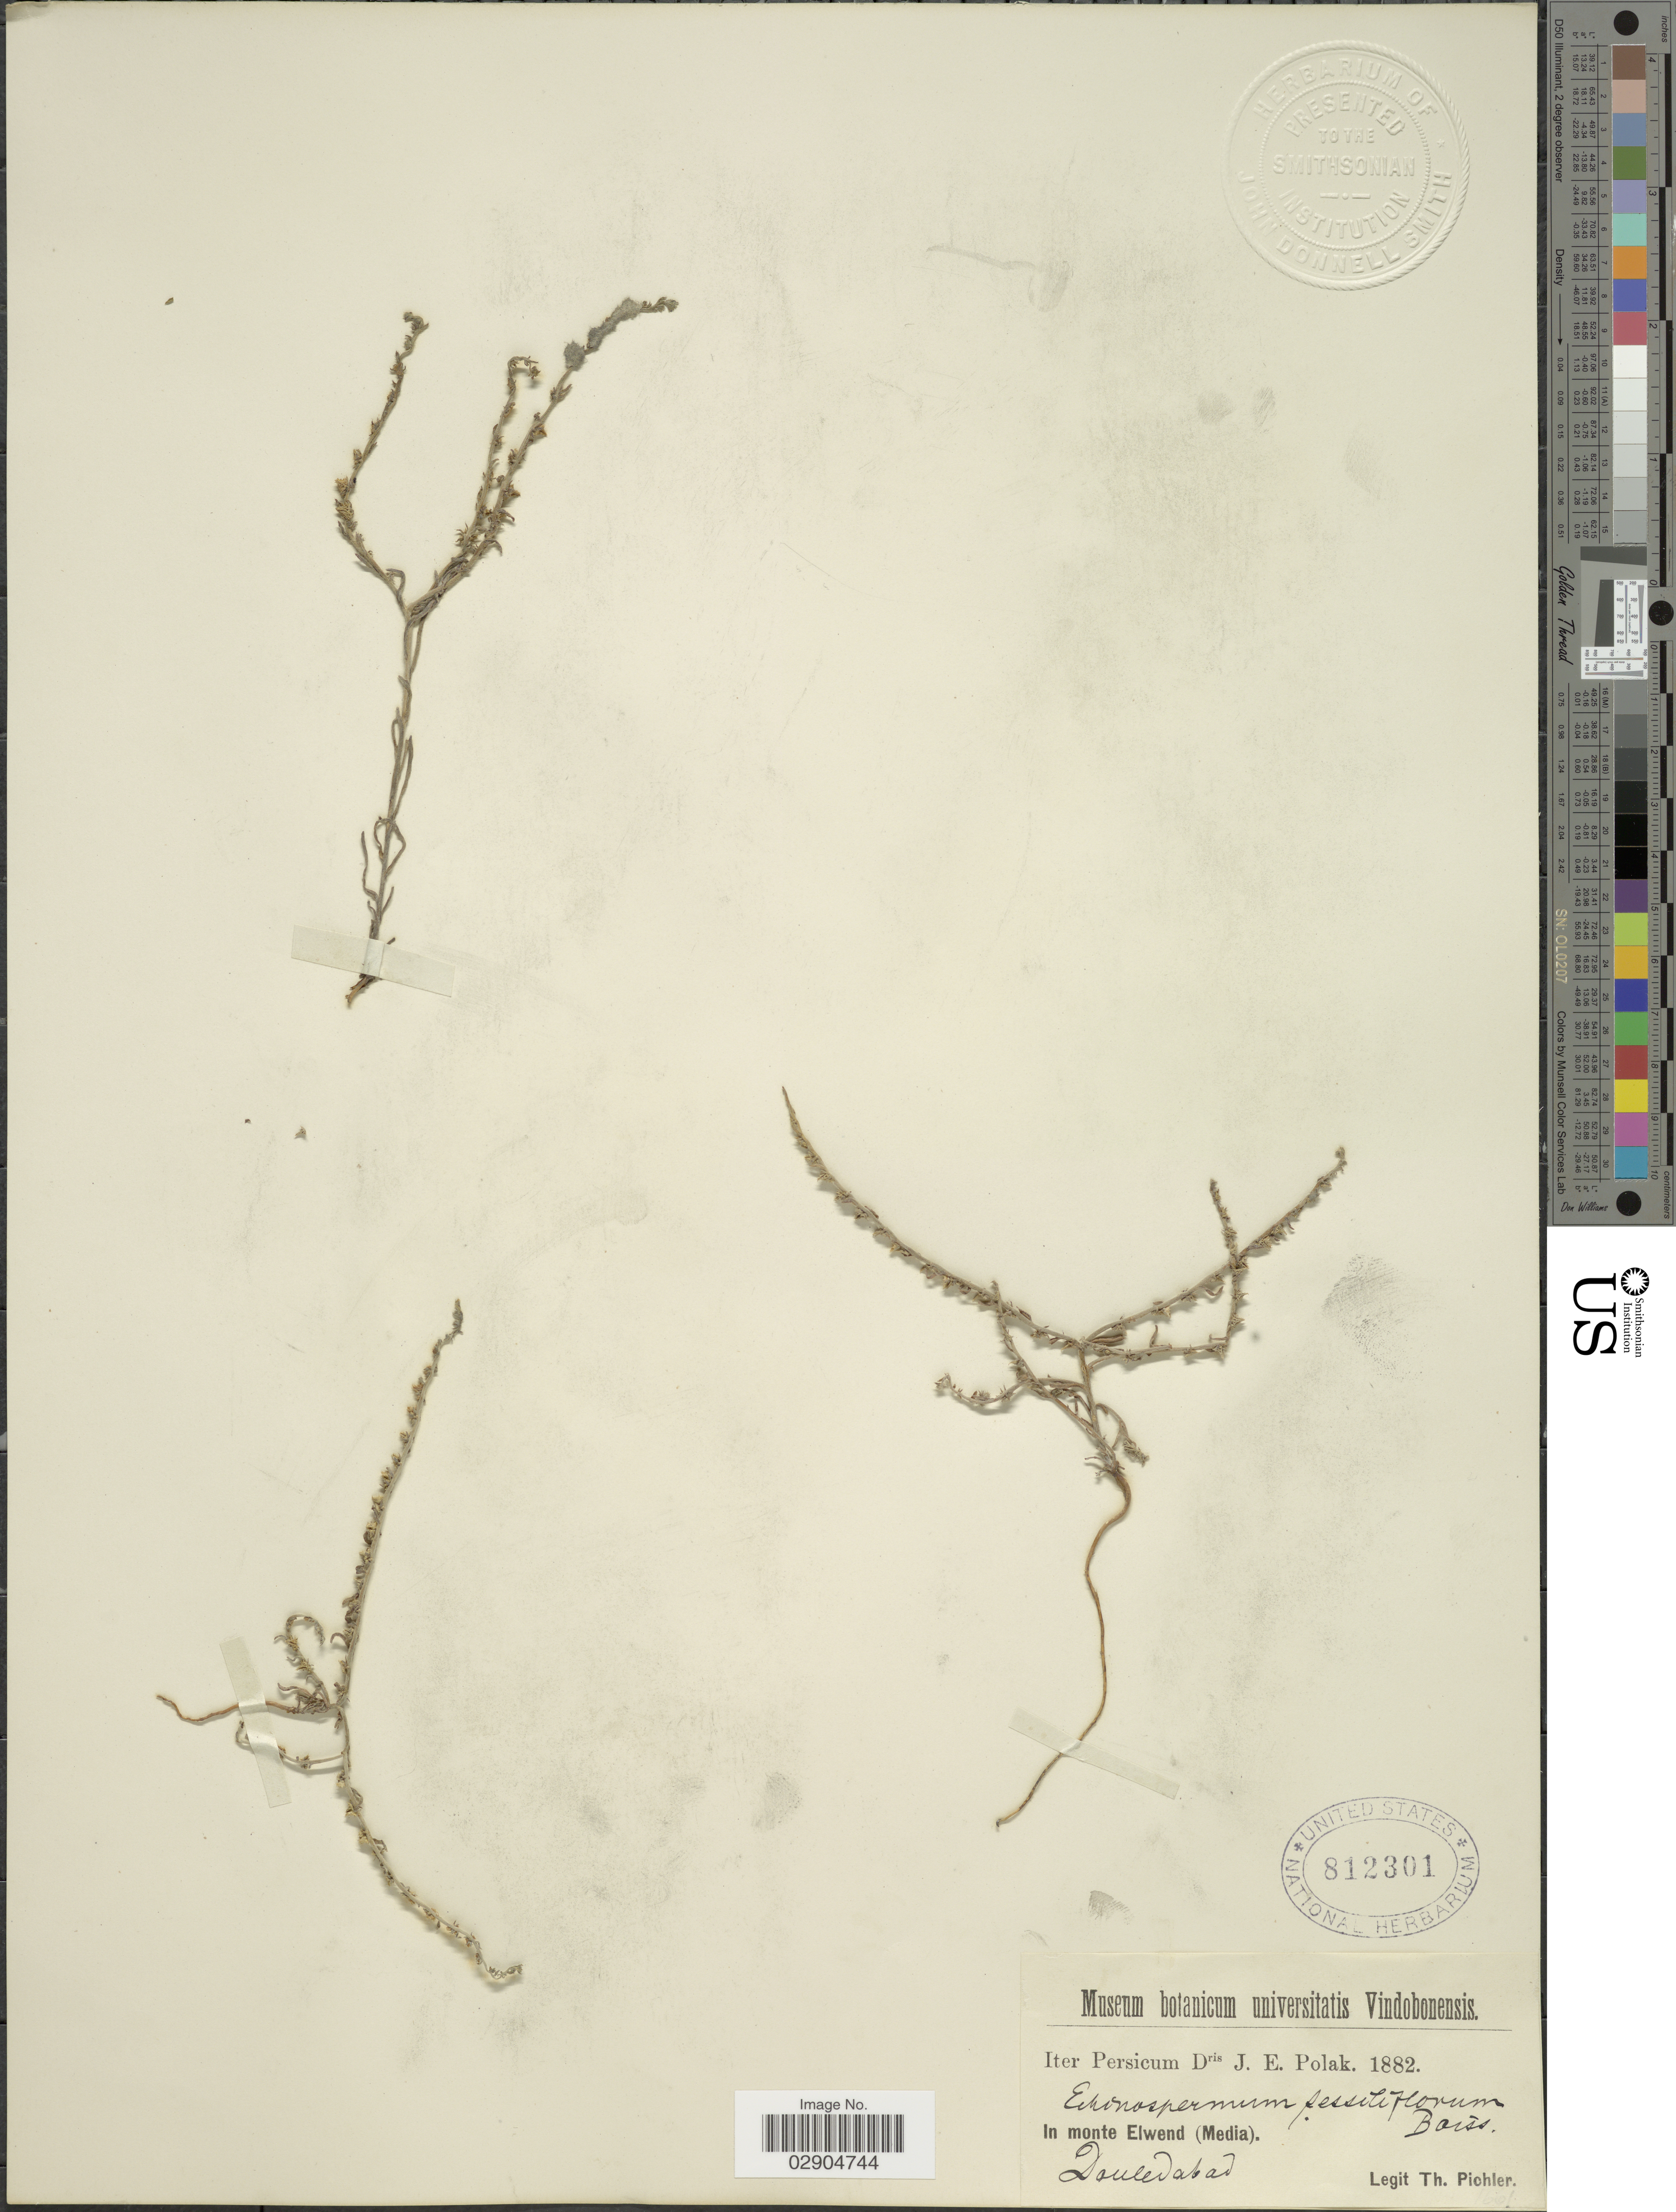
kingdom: Plantae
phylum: Tracheophyta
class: Magnoliopsida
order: Boraginales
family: Boraginaceae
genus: Lappula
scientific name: Lappula sessiliflora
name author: Gürke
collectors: T. Pichler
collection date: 1882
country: Iran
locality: Iter Persicum, In monte Elwend (Media).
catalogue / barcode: US 812301